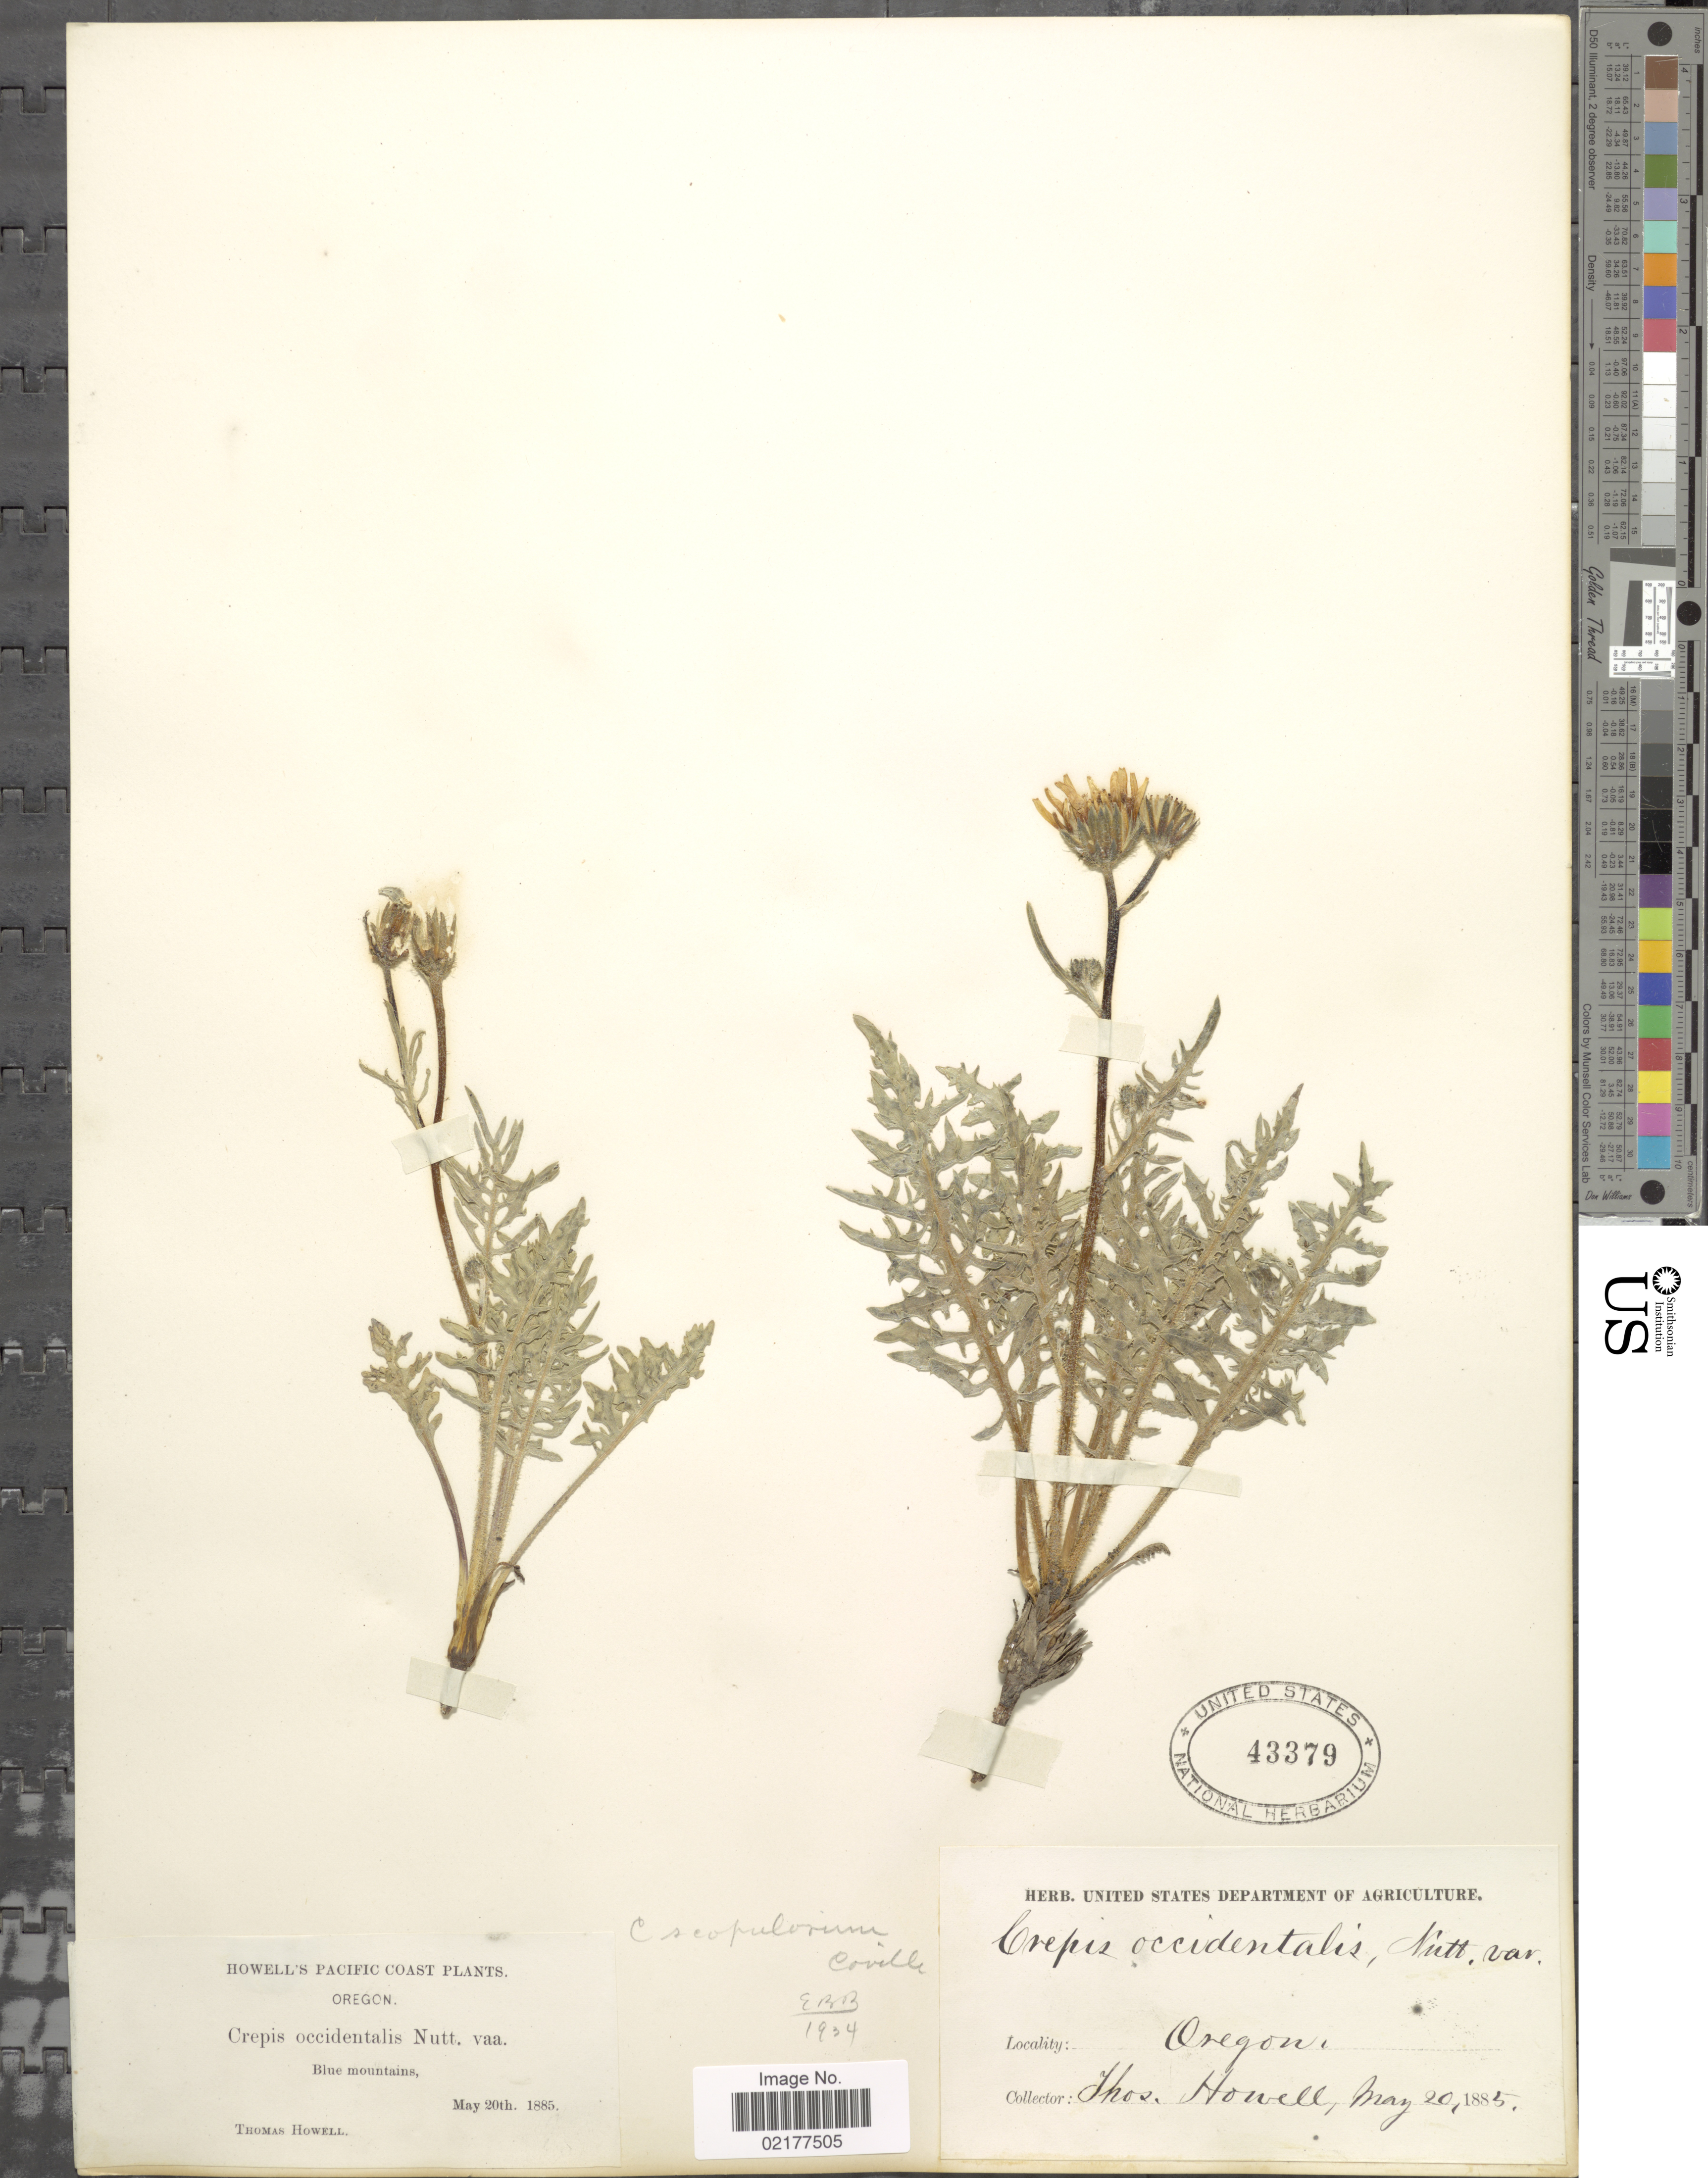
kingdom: Plantae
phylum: Tracheophyta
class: Magnoliopsida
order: Asterales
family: Asteraceae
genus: Crepis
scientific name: Crepis modocensis subsp. modocensis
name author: Greene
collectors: T. Howell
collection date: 1885-05-20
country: United States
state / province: Oregon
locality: Pacific Coast. Blue Mountains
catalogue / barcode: US 43379